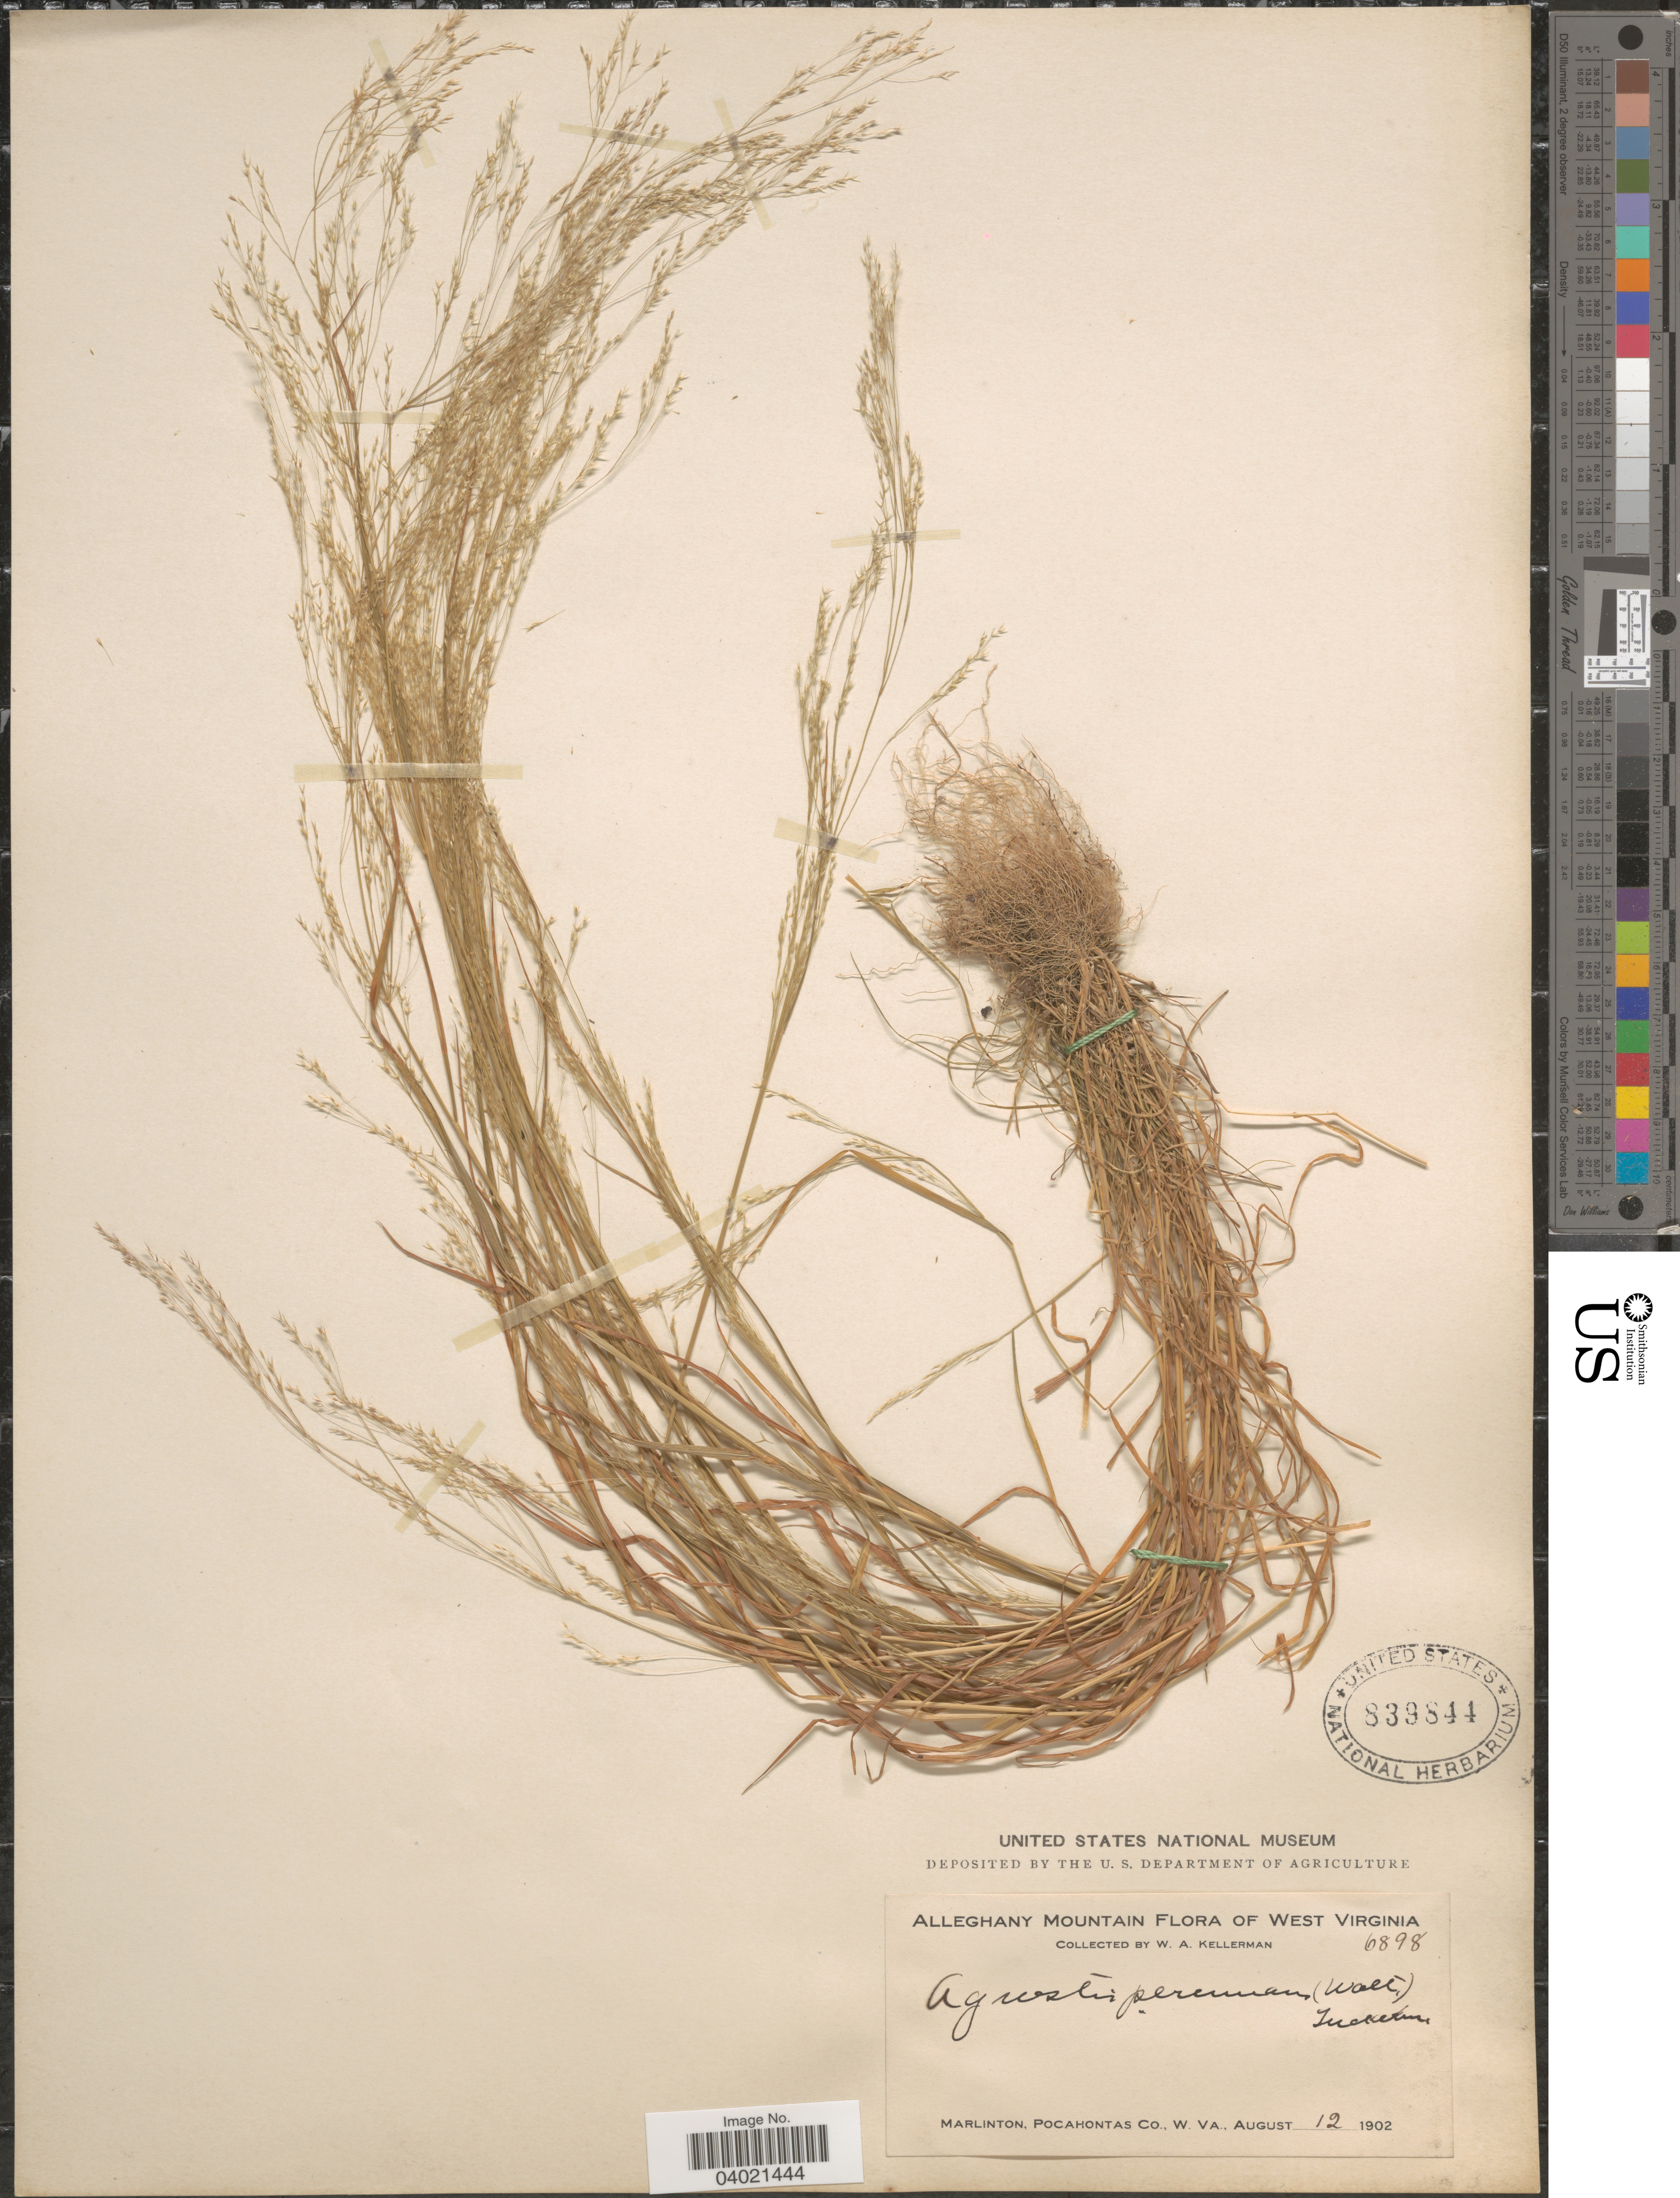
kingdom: Plantae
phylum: Tracheophyta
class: Liliopsida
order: Poales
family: Poaceae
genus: Agrostis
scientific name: Agrostis perennans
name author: (Walter) Tuck.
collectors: W. Kellerman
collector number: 6898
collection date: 1902-08-12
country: United States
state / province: West Virginia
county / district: Pocahontas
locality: Alleghany Mountains, Marlinton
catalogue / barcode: US 839844